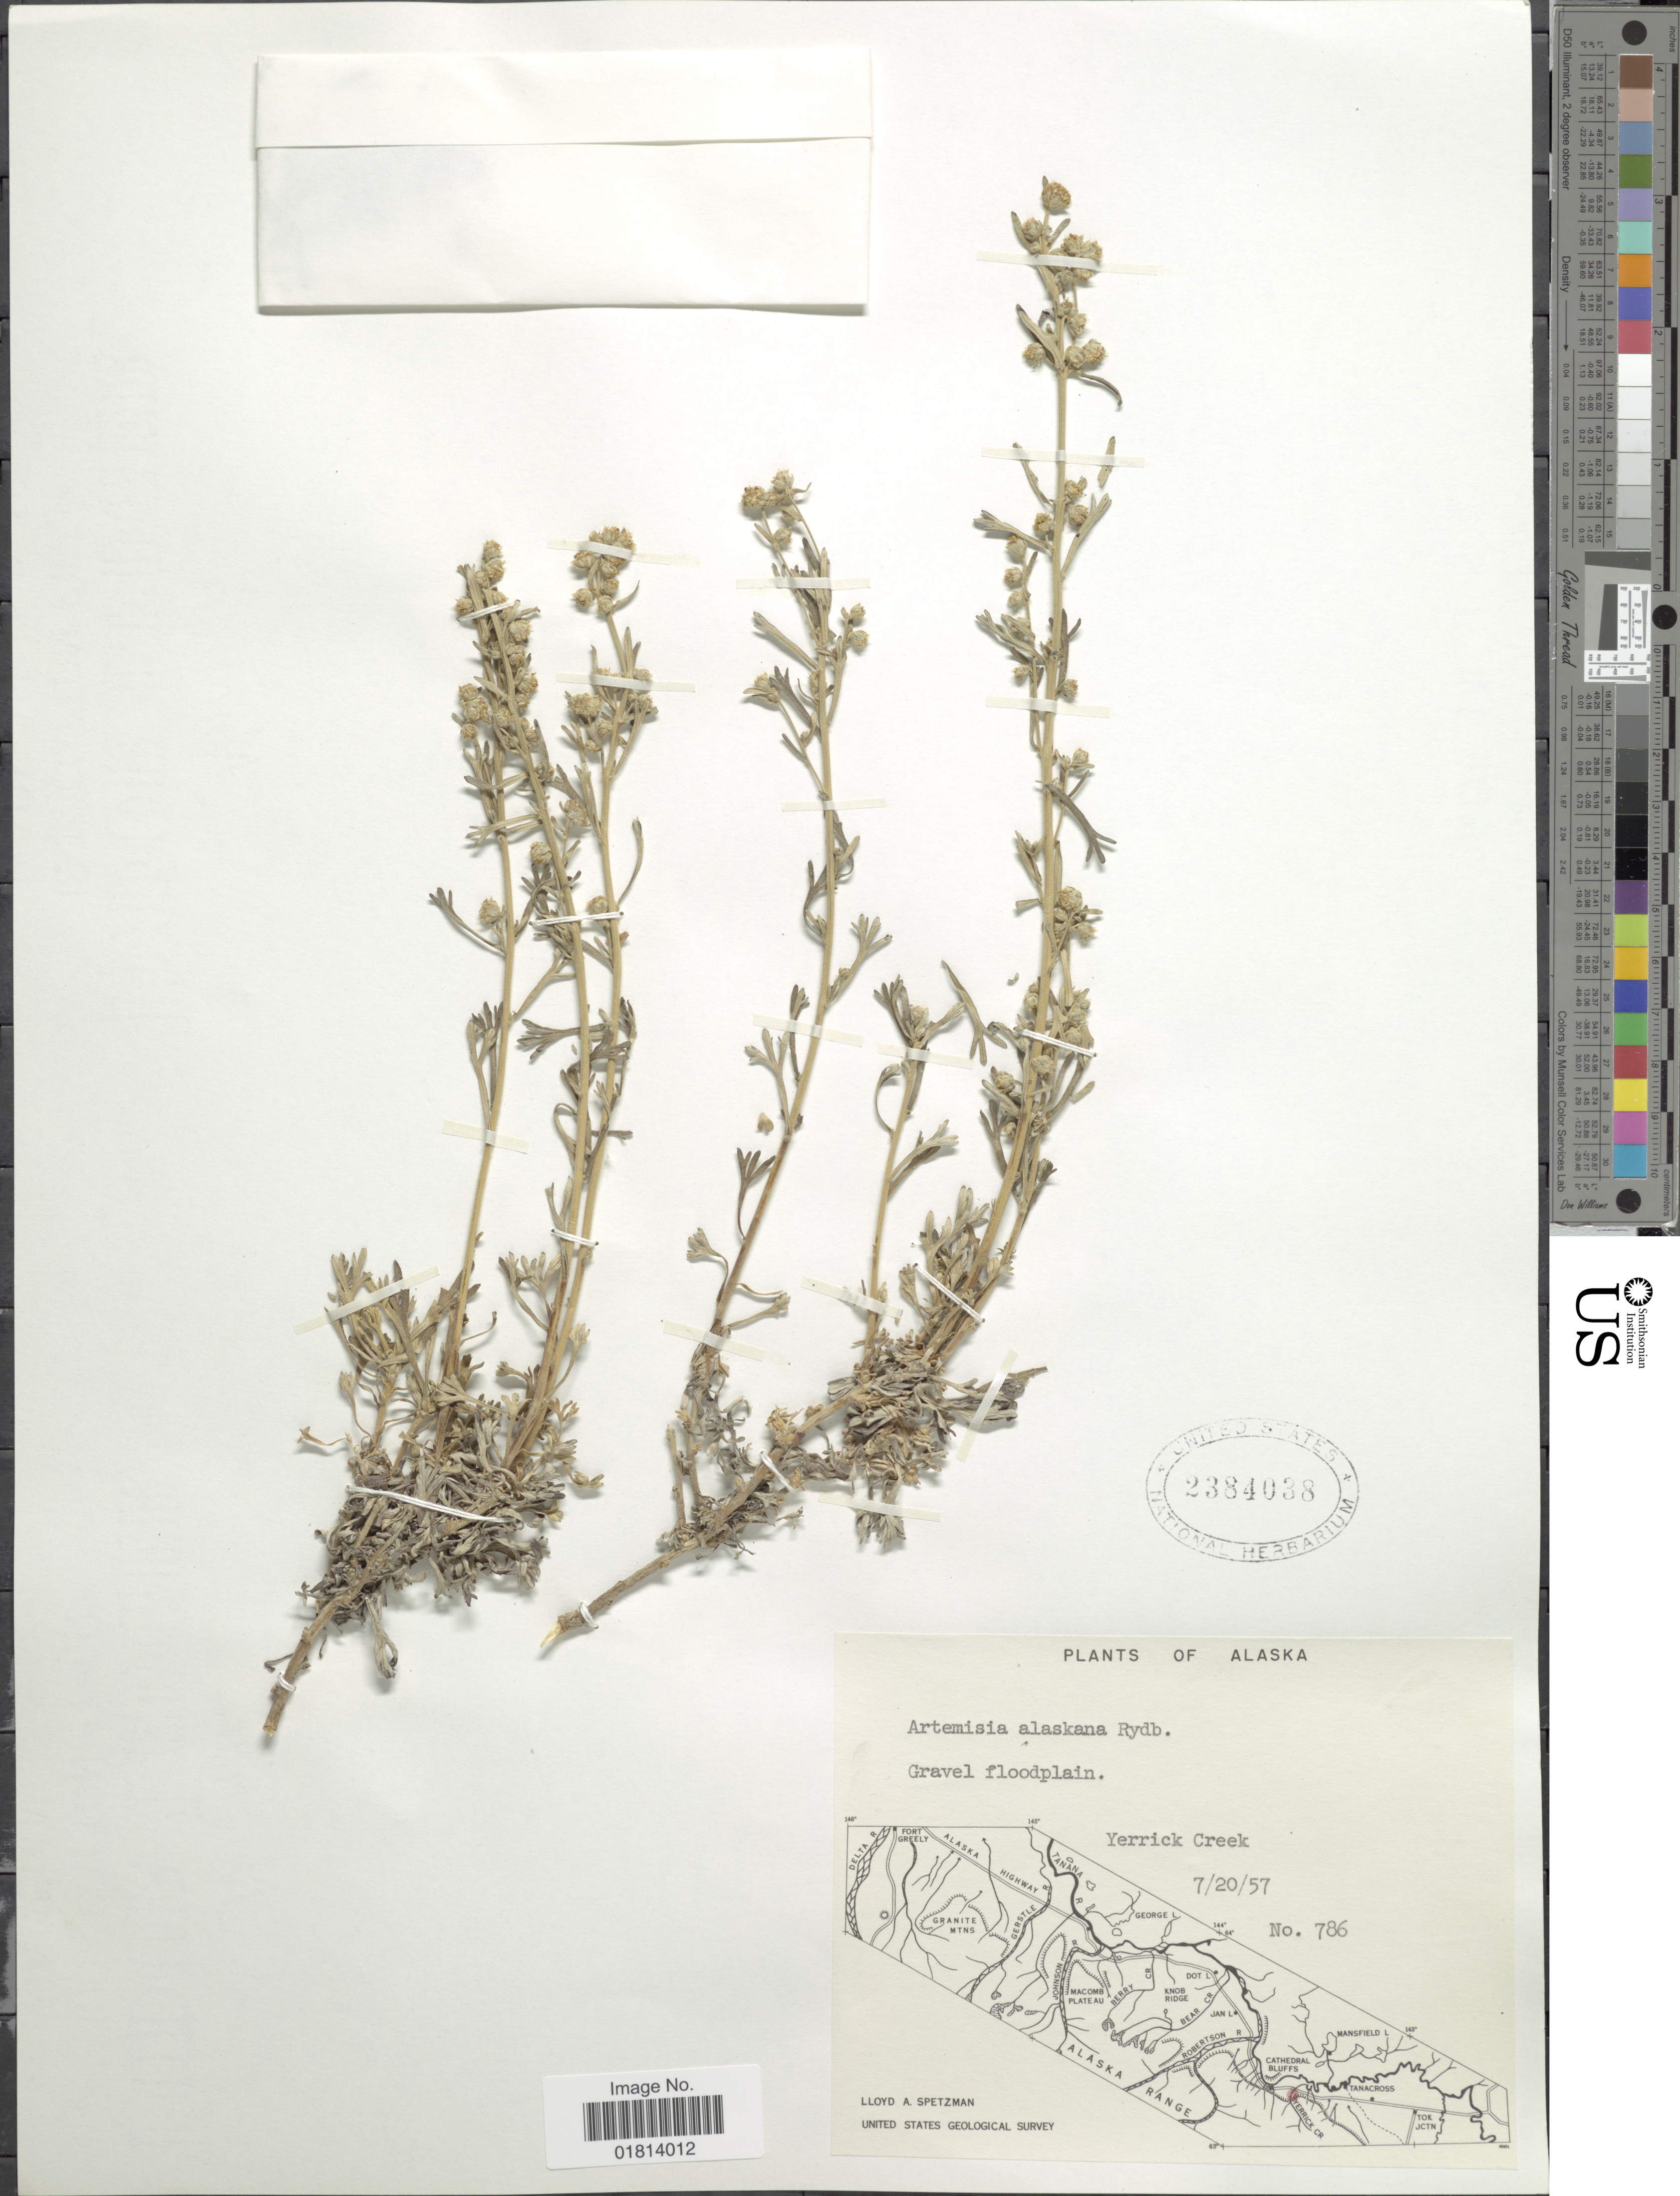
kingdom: Plantae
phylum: Tracheophyta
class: Magnoliopsida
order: Asterales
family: Asteraceae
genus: Artemisia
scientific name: Artemisia alaskana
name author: Rydb.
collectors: L. Spetzman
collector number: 786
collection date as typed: Transcribed d/m/y: 20/7/57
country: United States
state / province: Alaska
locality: Gravel floodplain. Yerrick Creek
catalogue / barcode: US 2384038